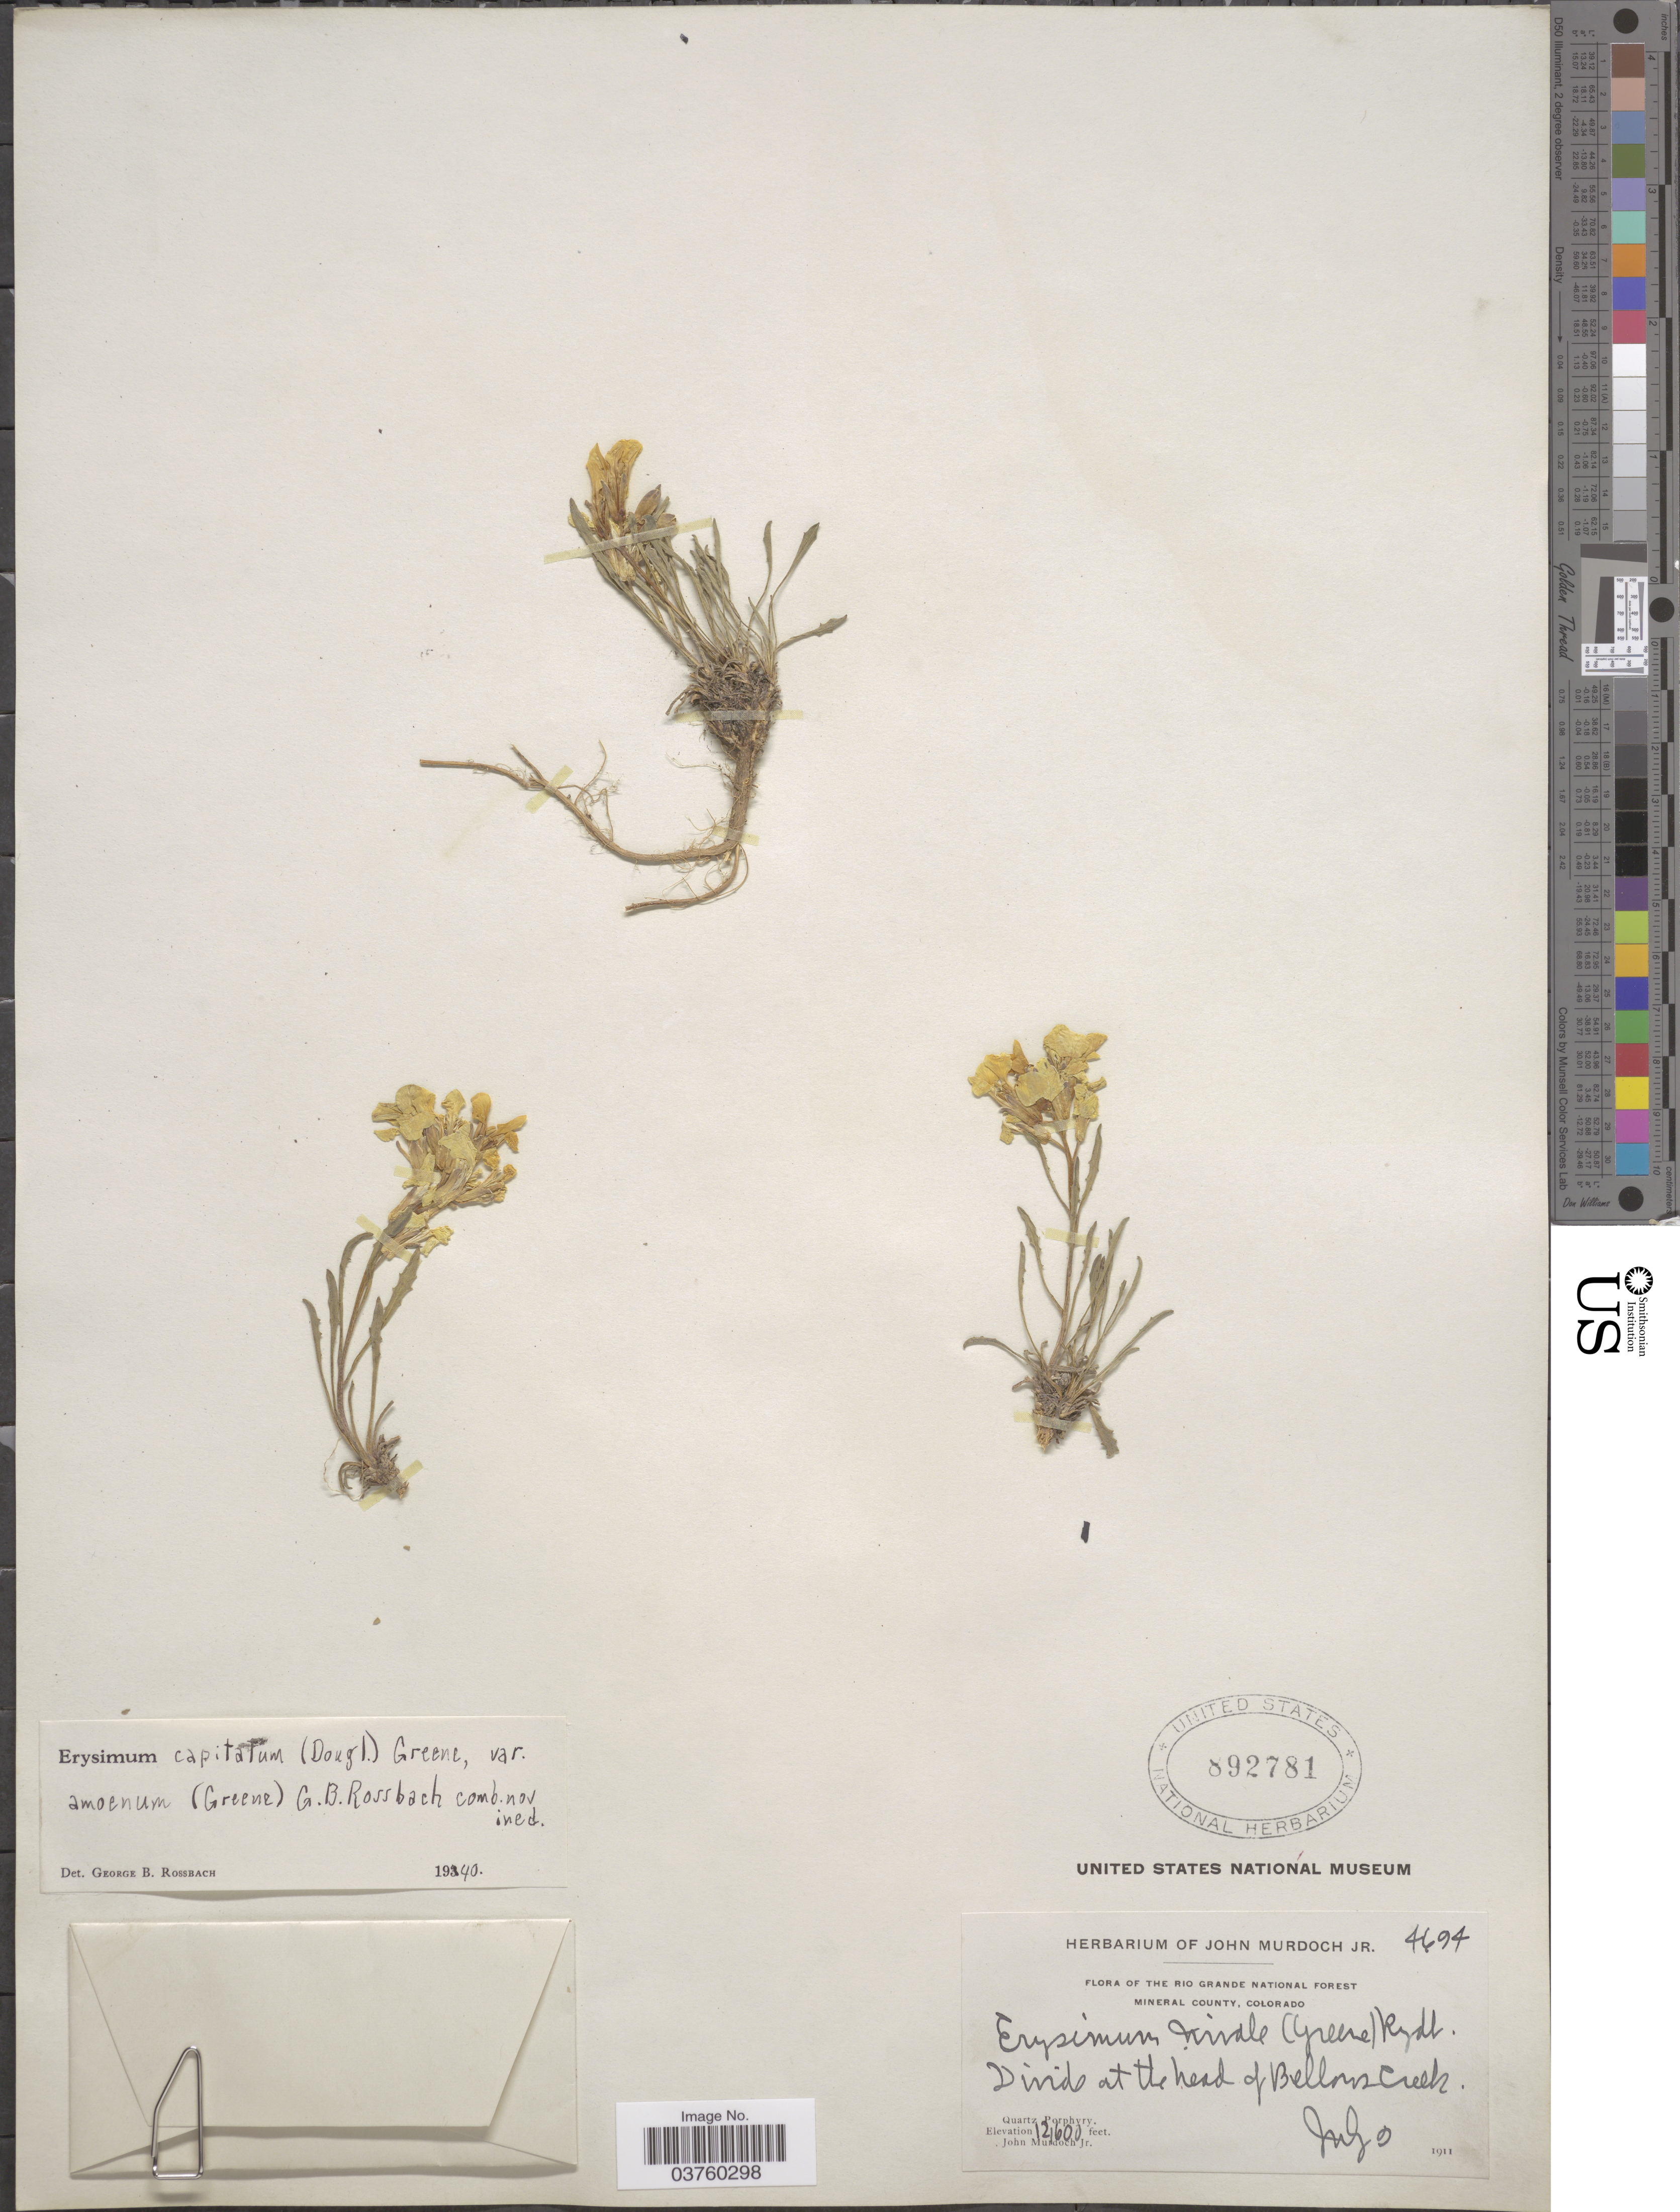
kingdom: Plantae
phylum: Tracheophyta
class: Magnoliopsida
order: Brassicales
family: Brassicaceae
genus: Erysimum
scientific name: Erysimum capitatum var. amoenum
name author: (Greene) R.J. Davis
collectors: J. Murdoch Jr.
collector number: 4694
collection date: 1911-07-09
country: United States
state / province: Colorado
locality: The Rio Grande National Forest Mineral County. Divide at the head of Bellows Creek.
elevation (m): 3840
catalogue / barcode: US 892781